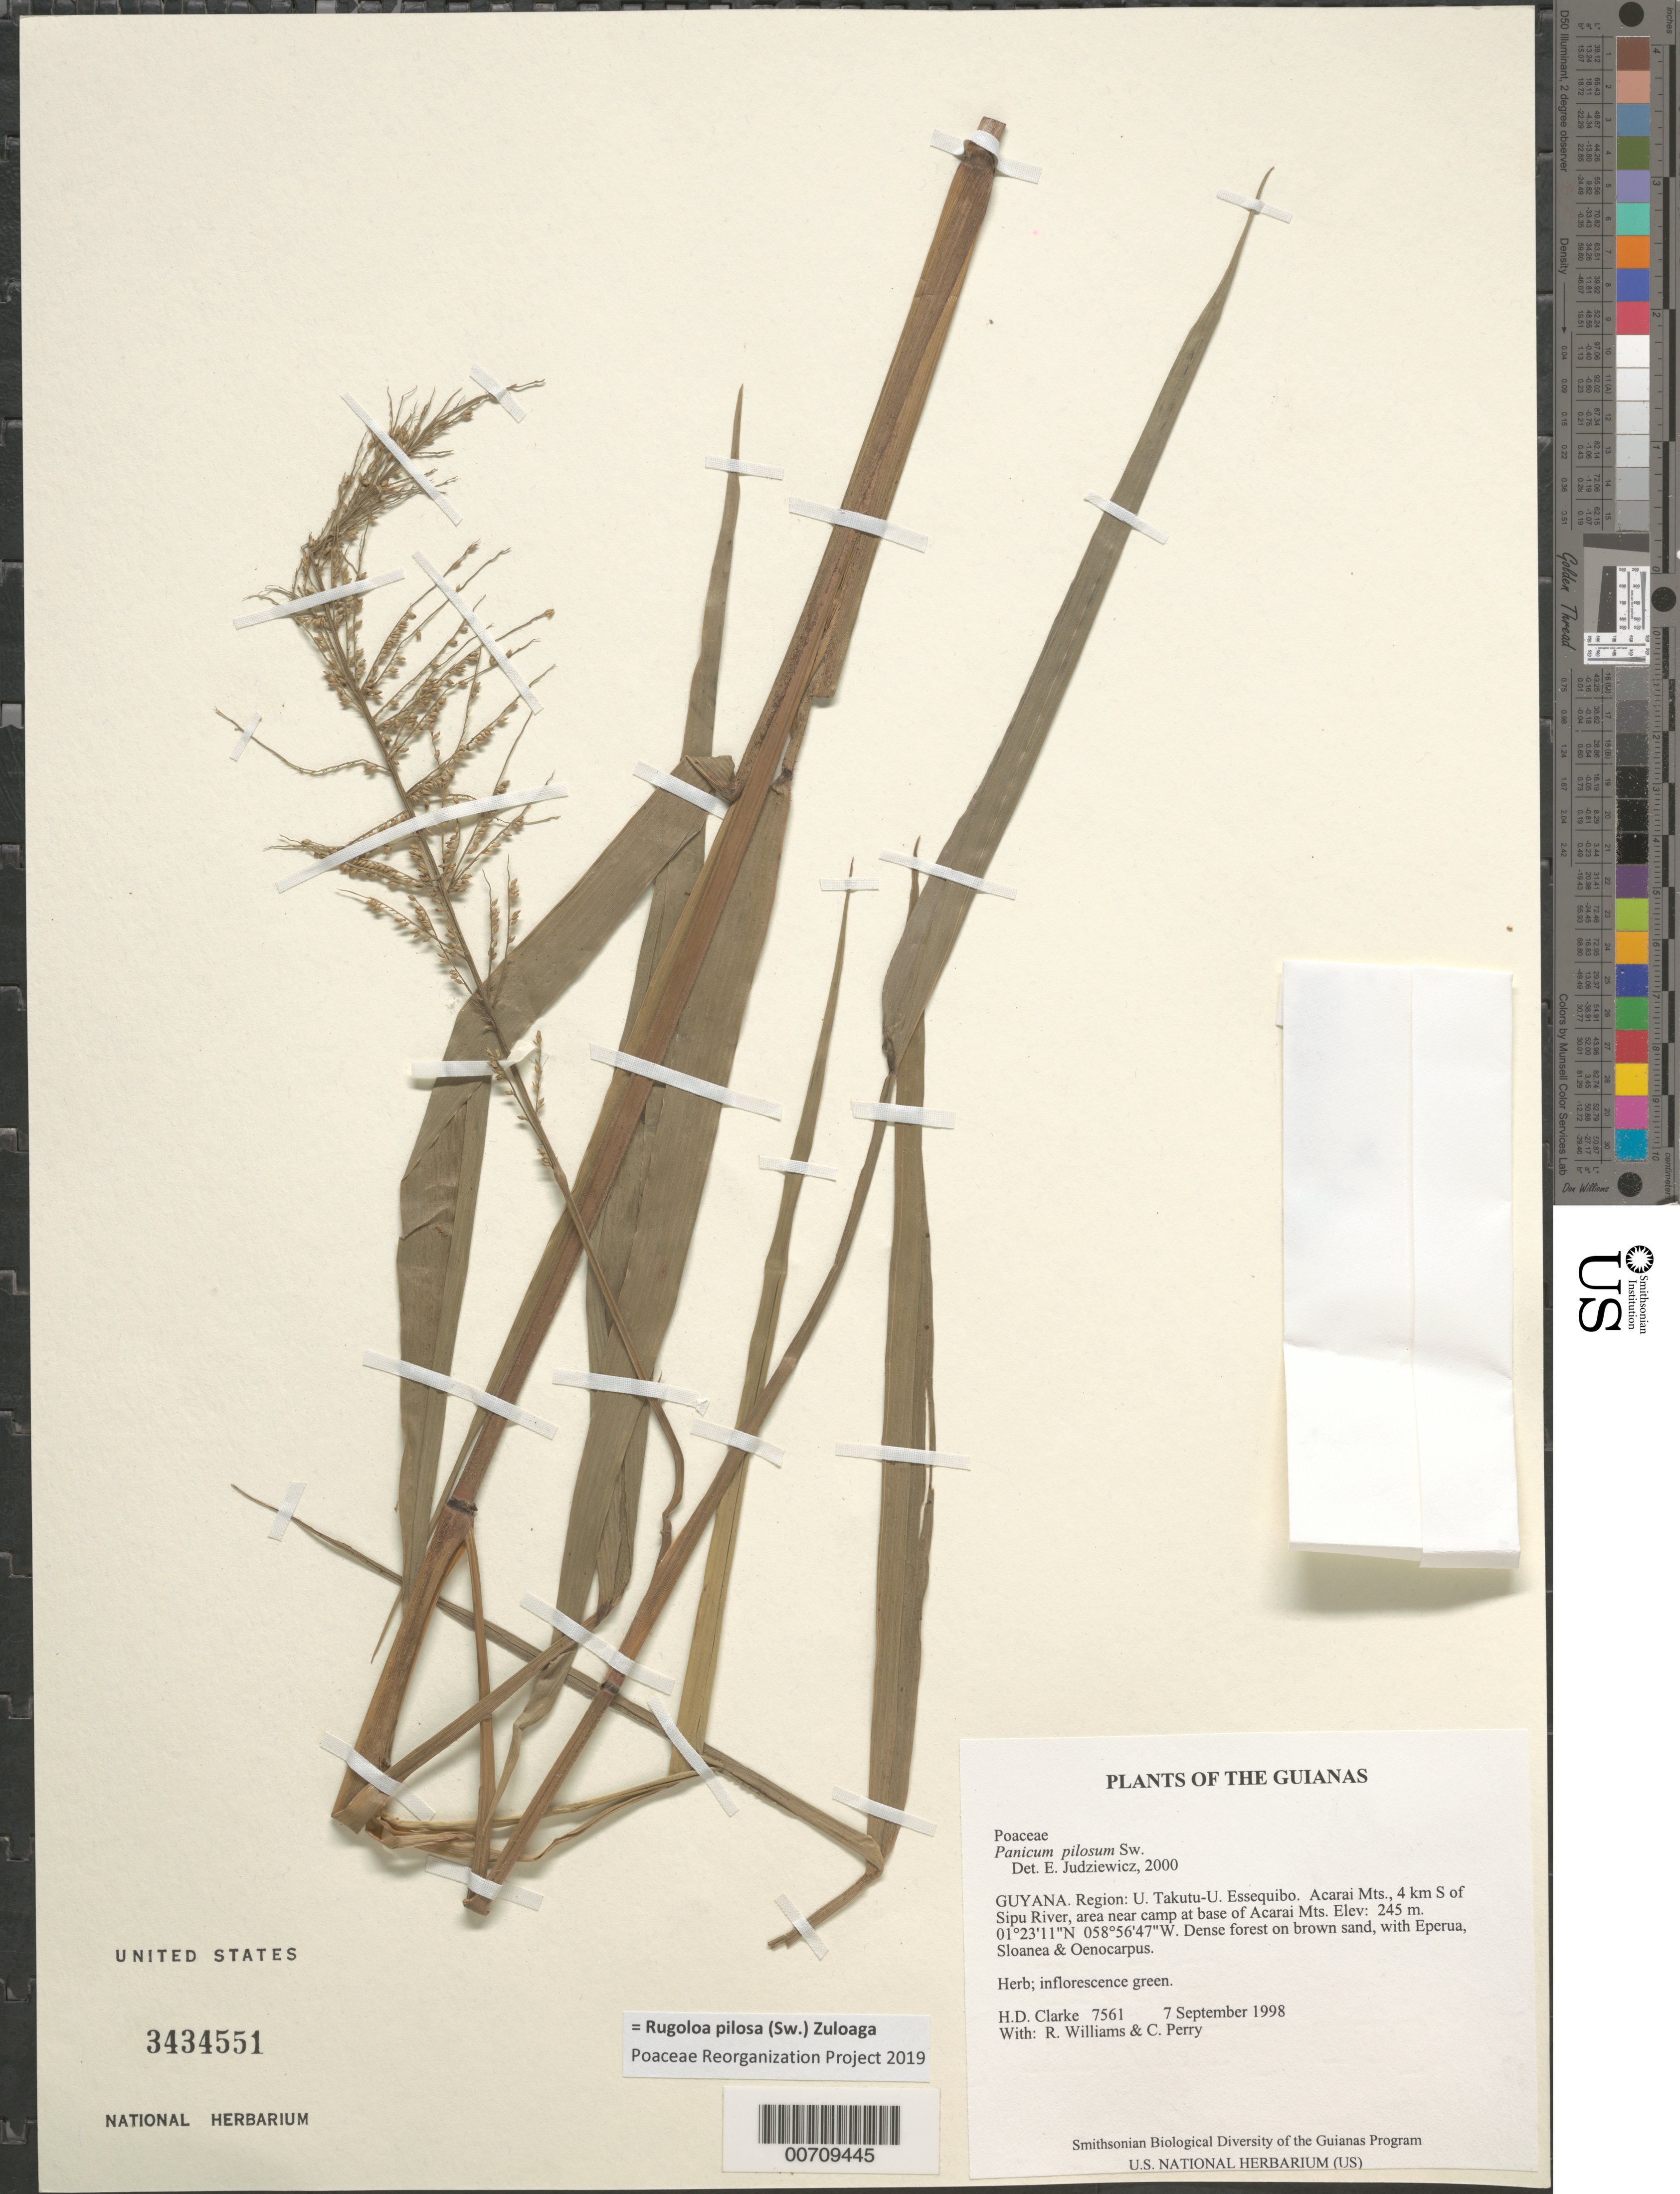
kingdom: Plantae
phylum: Tracheophyta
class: Liliopsida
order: Poales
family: Poaceae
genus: Panicum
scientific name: Panicum pilosum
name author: Sw.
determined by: Judziewicz, E. J.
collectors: H. D. Clarke, R. Williams & C. Perry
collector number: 7561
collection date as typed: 7 September 1998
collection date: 1998-09-07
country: Guyana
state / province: U. Takutu-U. Essequibo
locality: Acarai Mts., 4 km S of Sipu River, area near camp at base of Acarai Mts.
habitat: Dense forest on brown sand, with Eperua, Sloanea & Oenocarpus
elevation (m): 245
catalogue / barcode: US 3434551